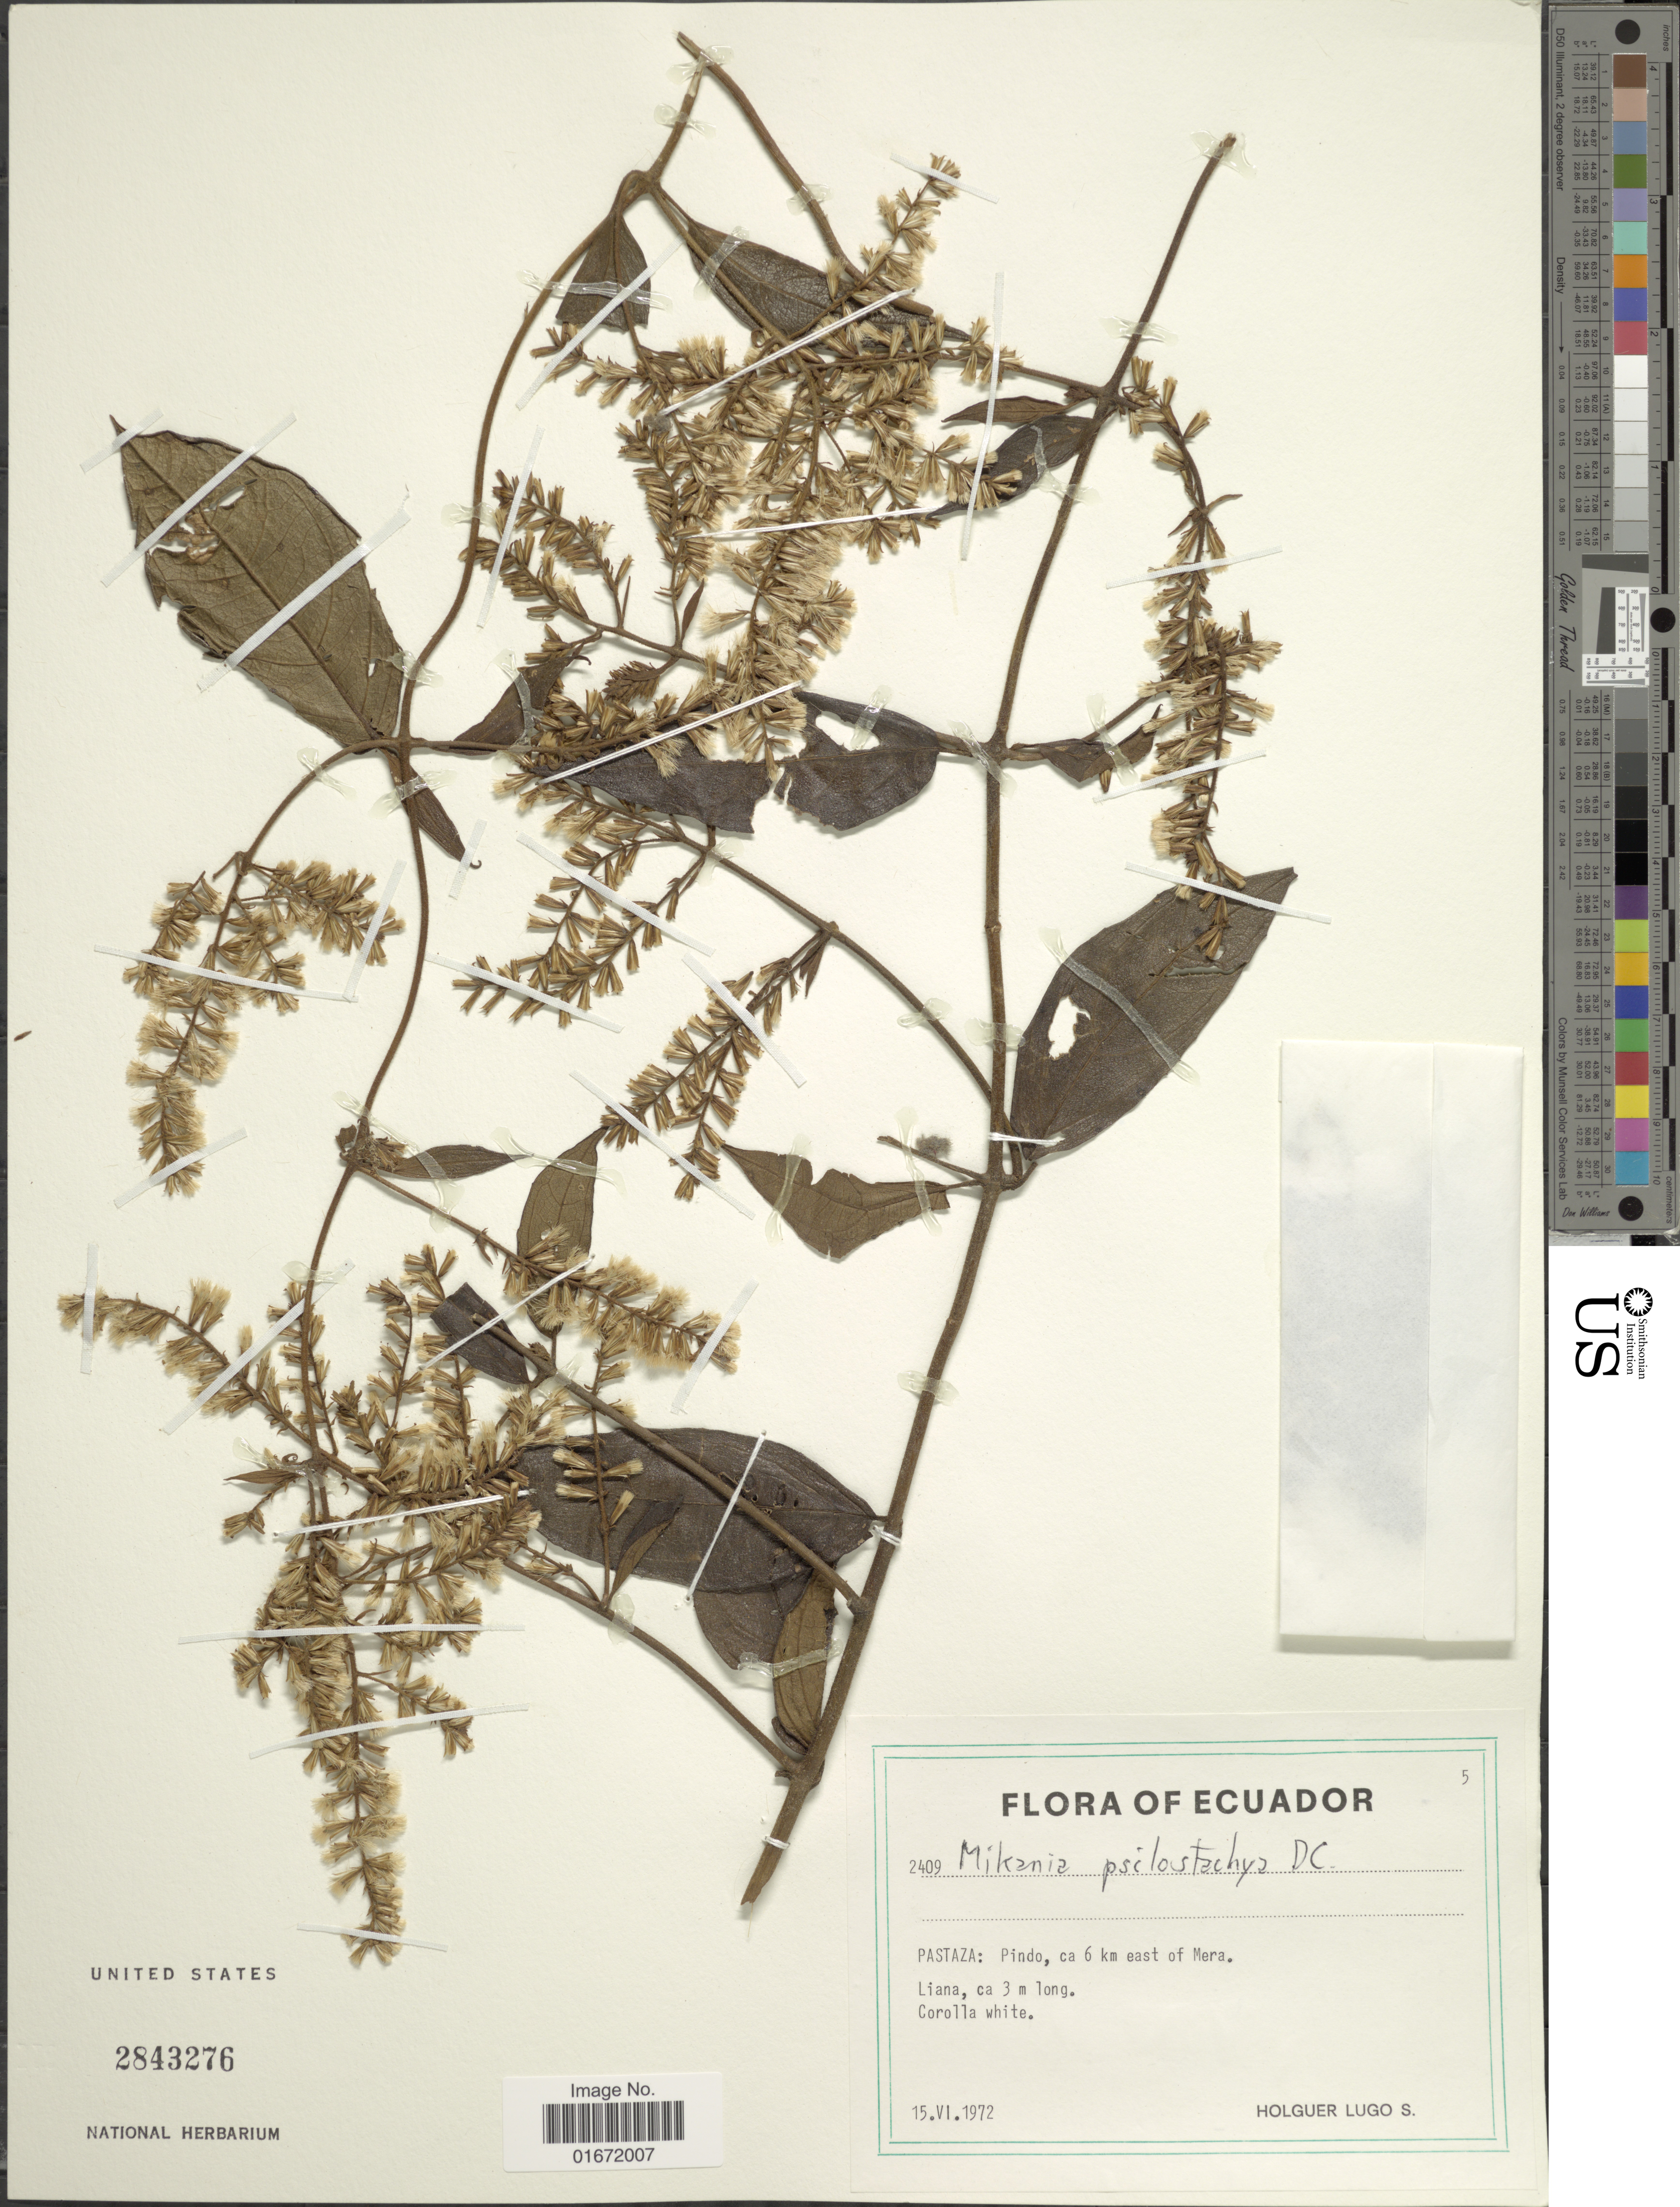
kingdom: Plantae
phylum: Tracheophyta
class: Magnoliopsida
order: Asterales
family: Asteraceae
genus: Mikania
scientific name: Mikania psilostachya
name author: DC.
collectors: H. Lugo S.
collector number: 2409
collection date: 1972-06-15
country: Ecuador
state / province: Pastaza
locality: Pastaza: Pindo, ca 6 km east of Mera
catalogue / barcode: US 2843276